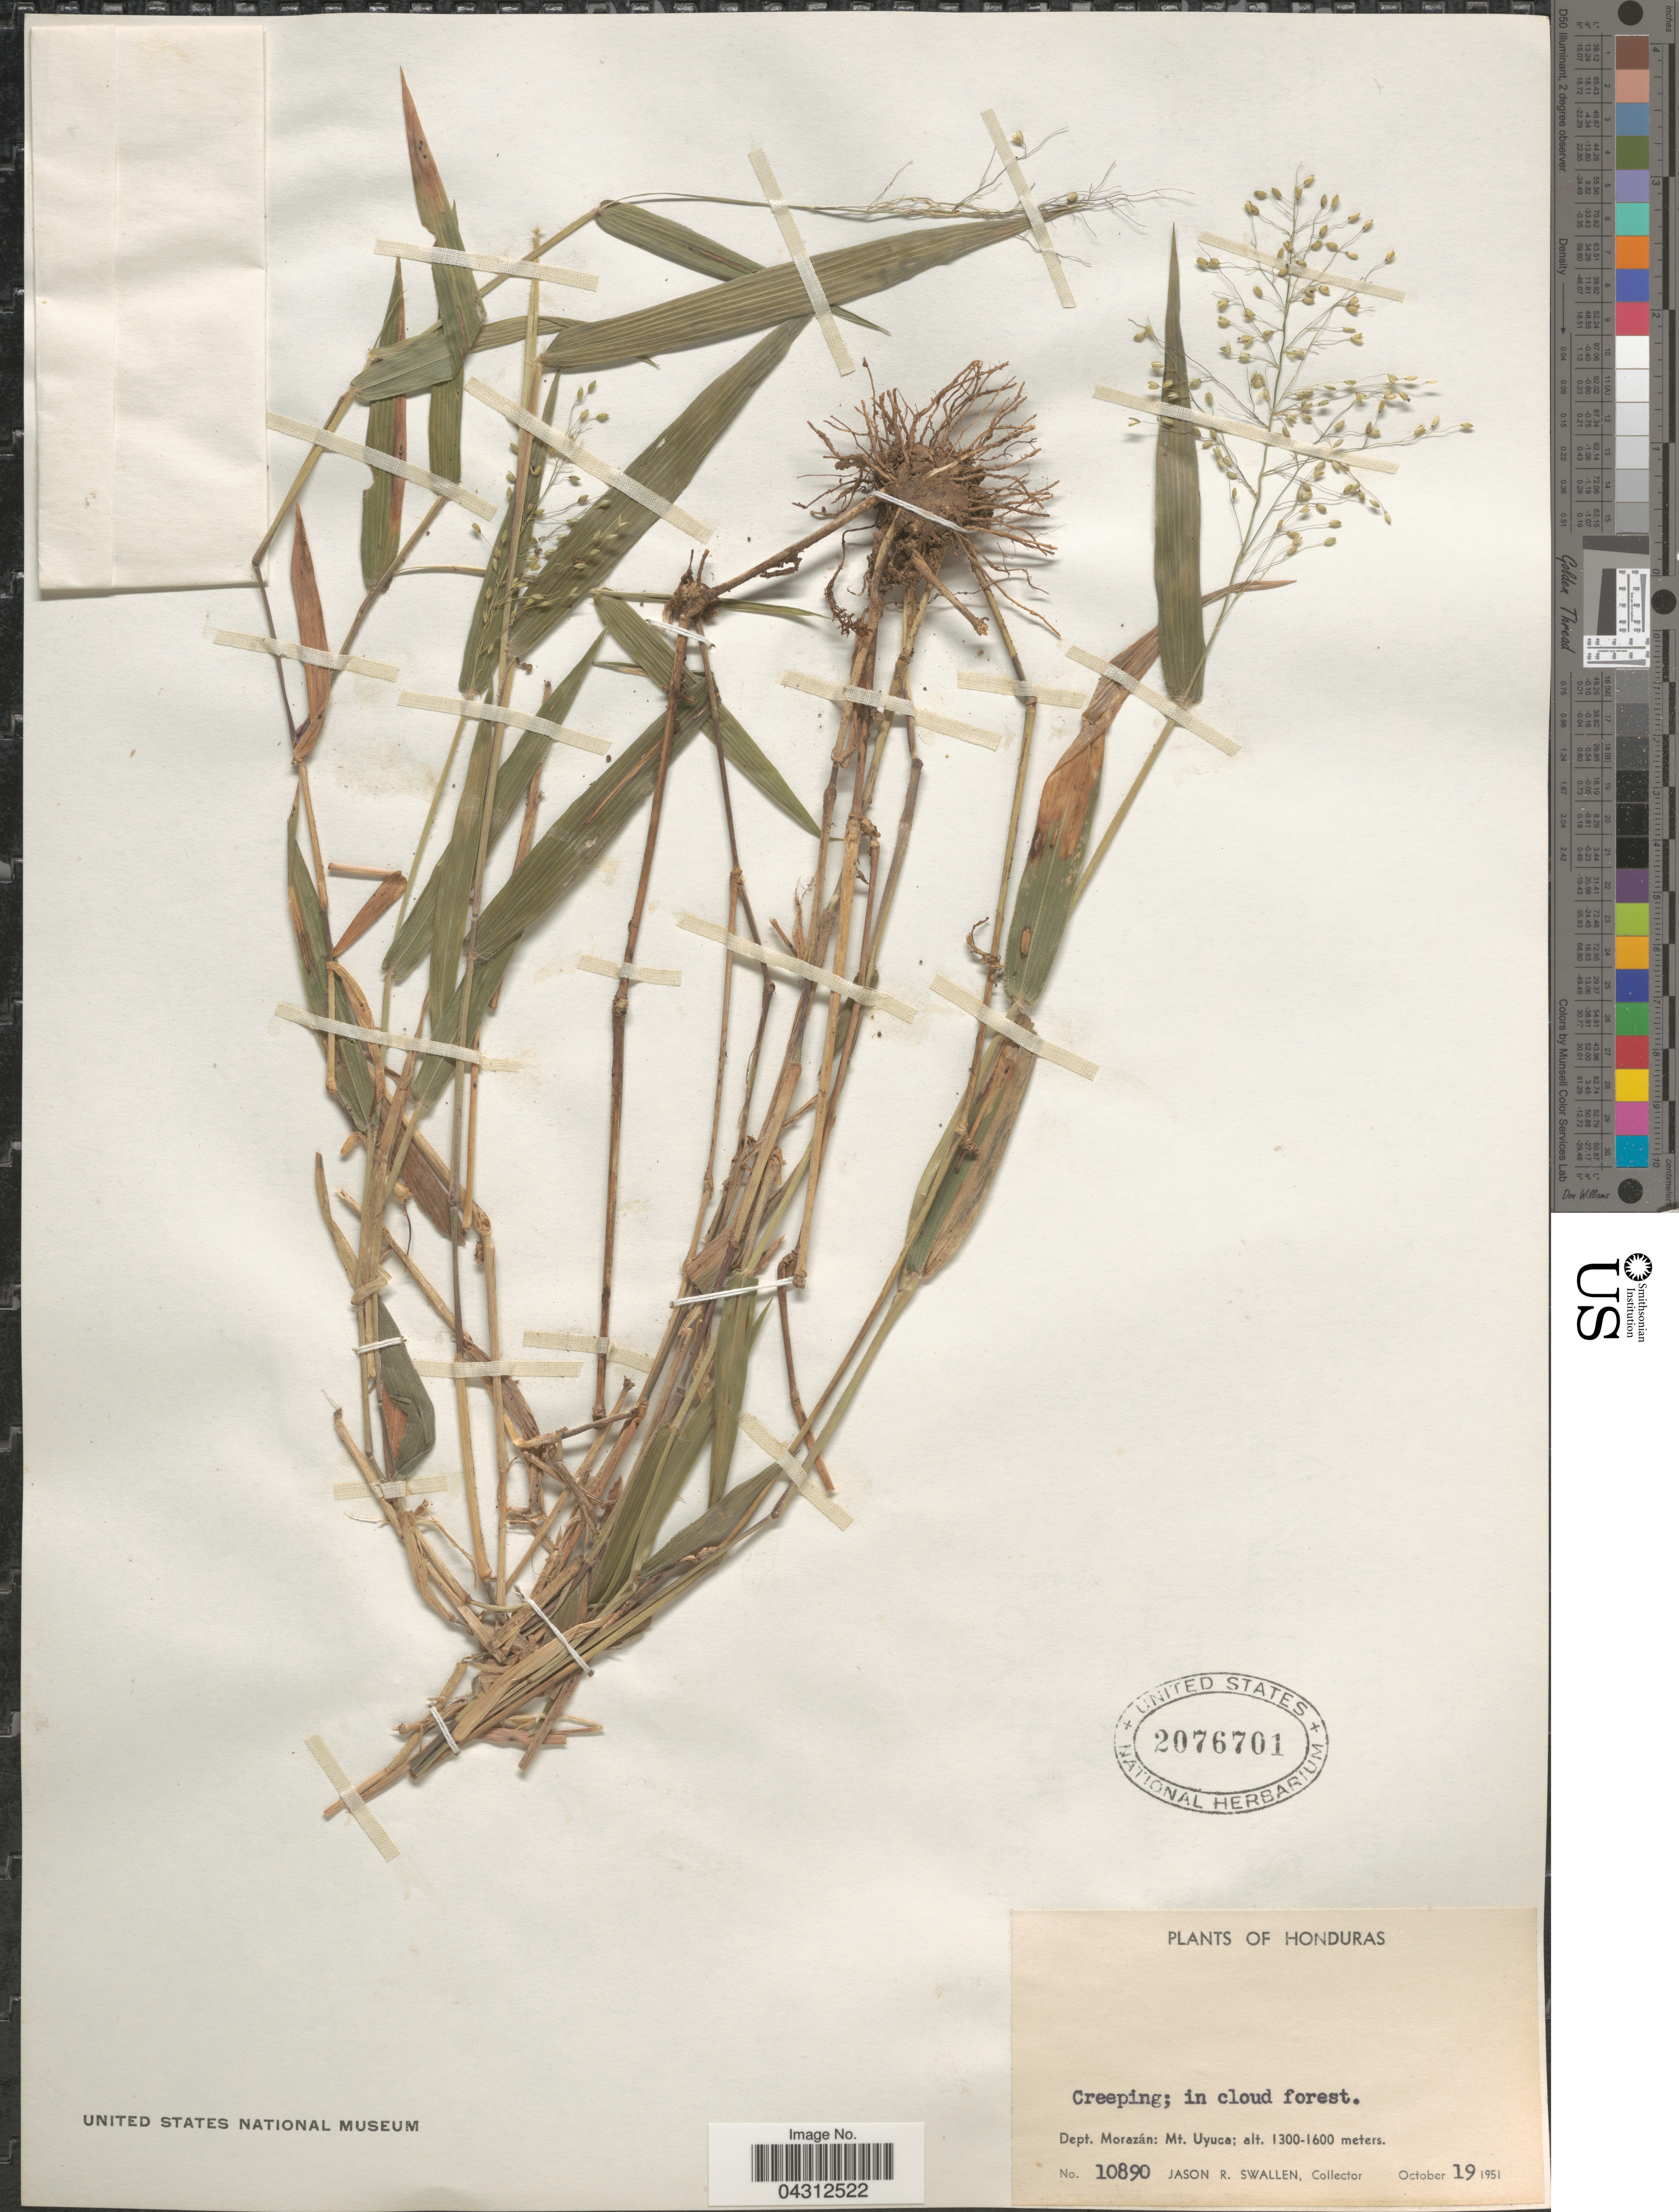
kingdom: Plantae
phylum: Tracheophyta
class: Liliopsida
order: Poales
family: Poaceae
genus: Panicum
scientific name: Panicum sp.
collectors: J. R. Swallen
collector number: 10890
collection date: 1951-10-19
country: Honduras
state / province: Fco. Morazán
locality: Dept. Morazán: Mt. Uyuca.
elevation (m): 1300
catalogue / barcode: US 2076701